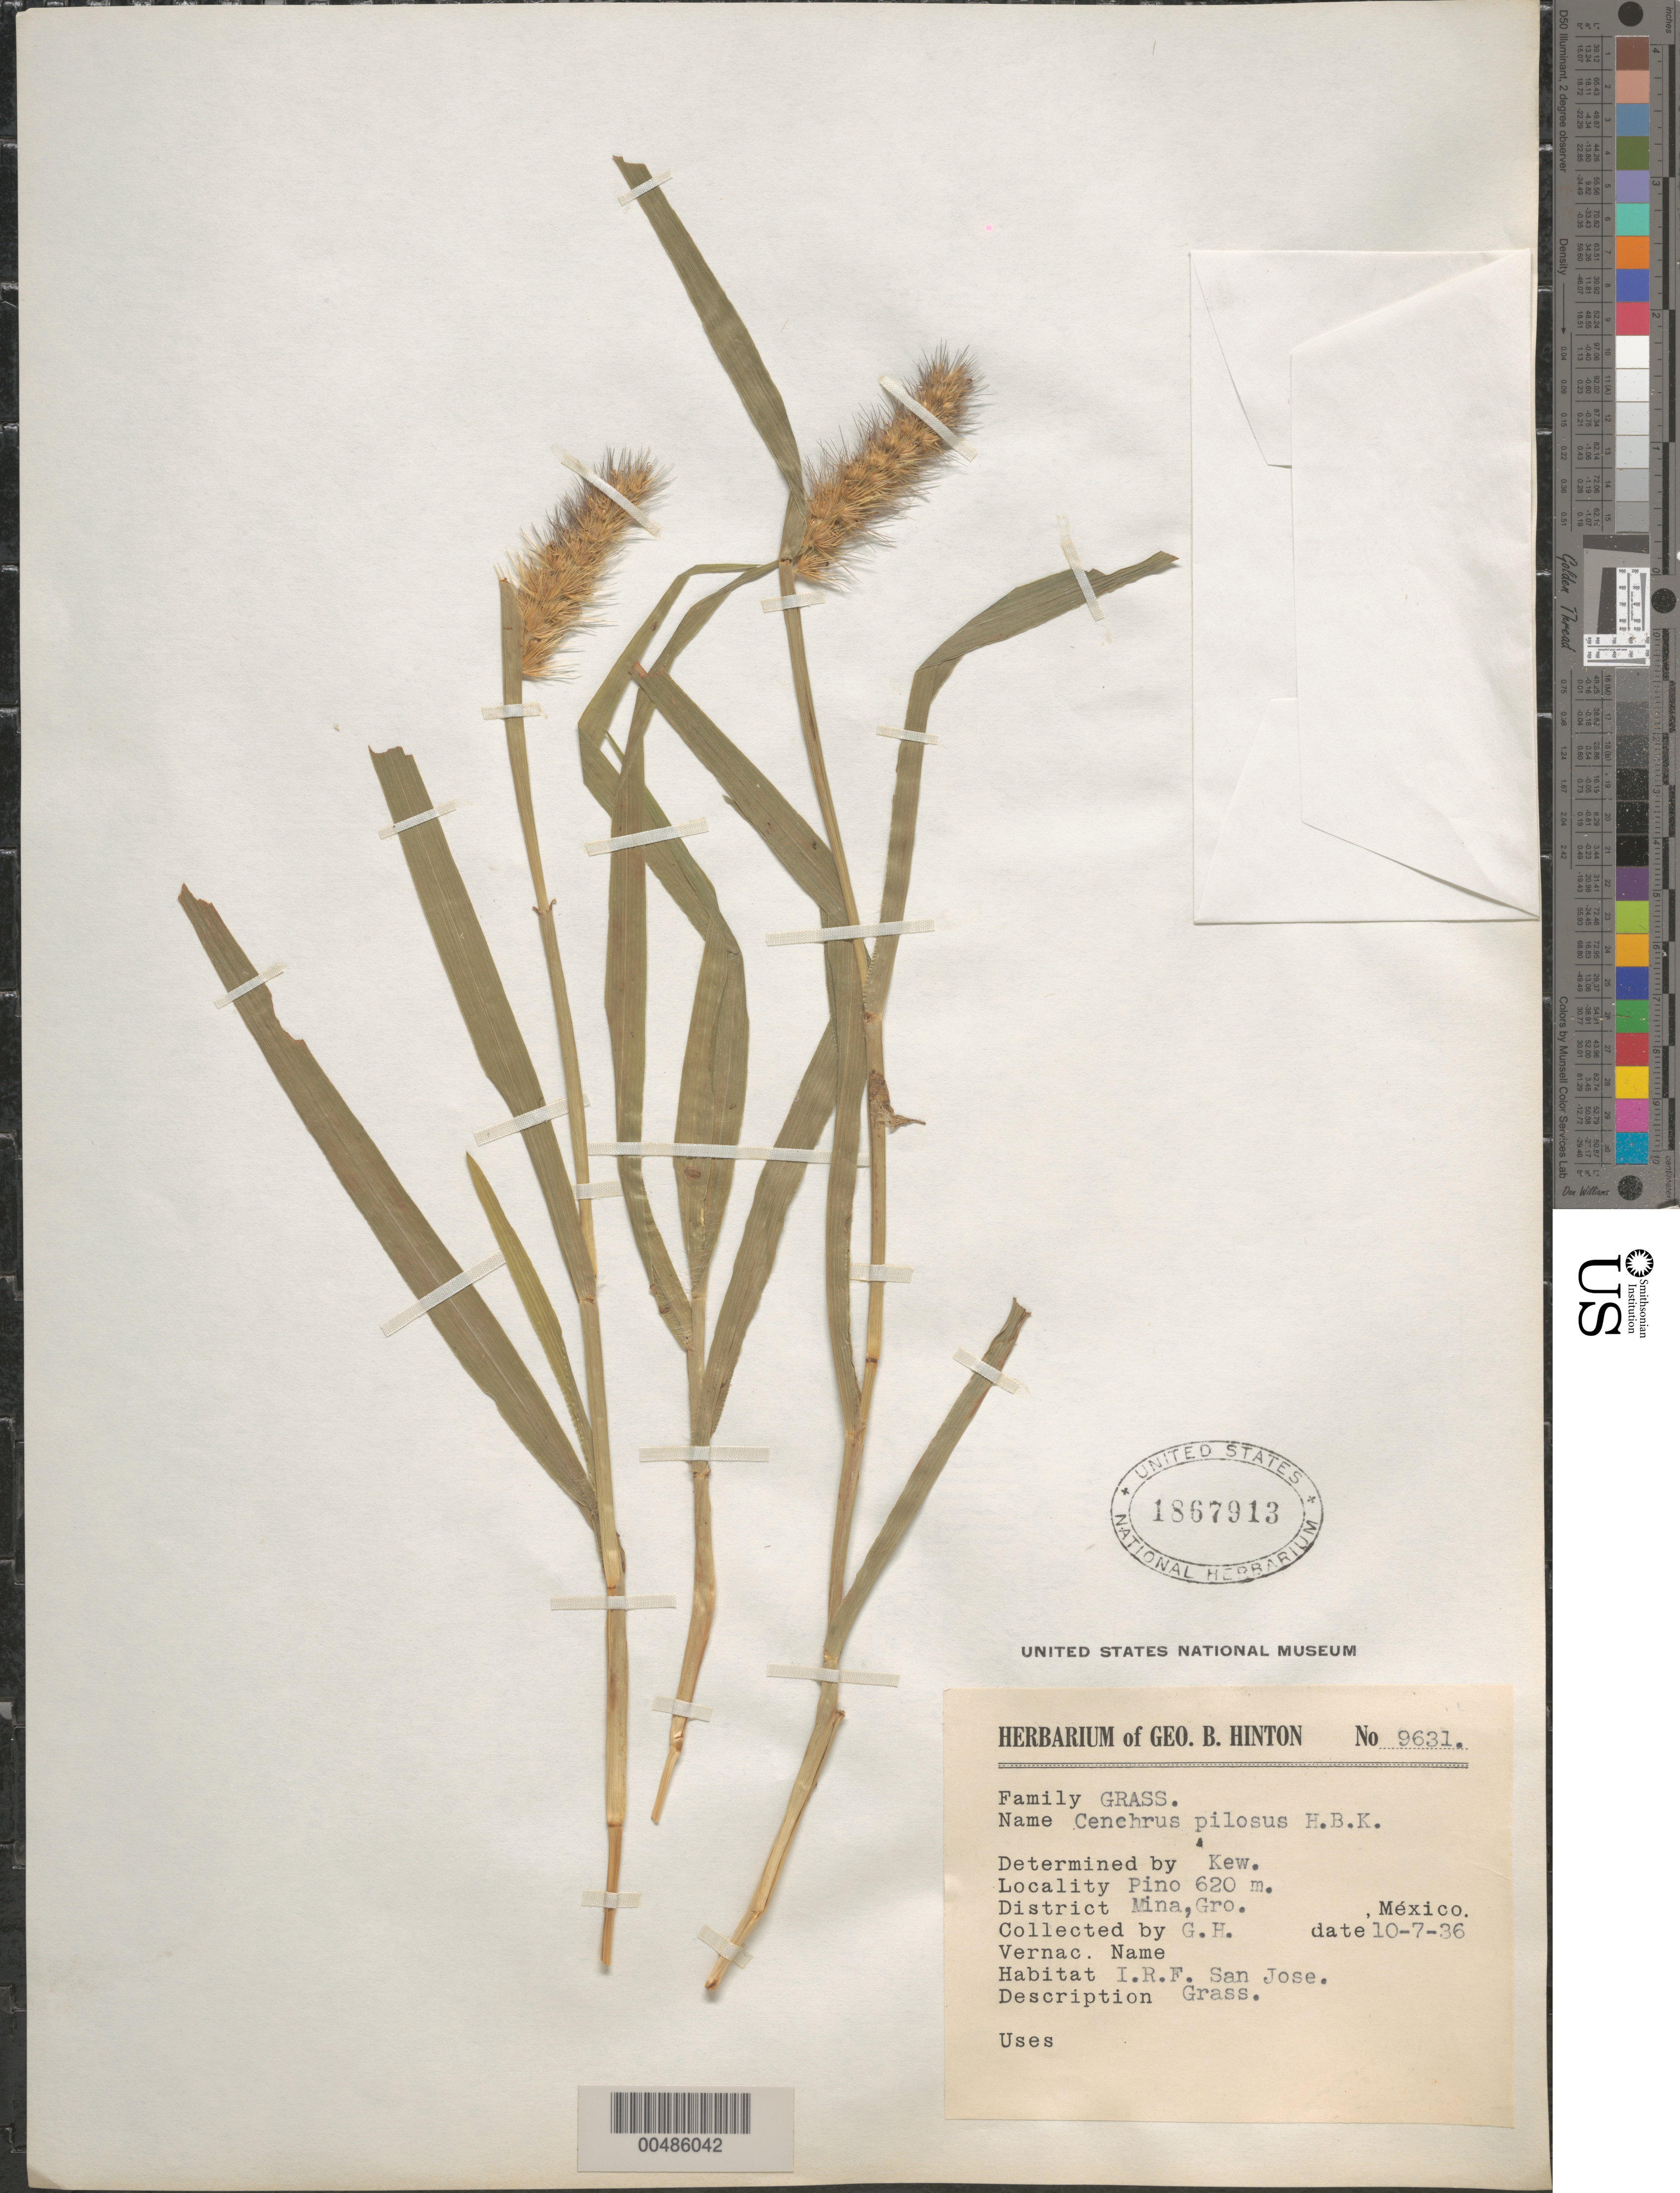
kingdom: Plantae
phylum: Tracheophyta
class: Liliopsida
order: Poales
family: Poaceae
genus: Cenchrus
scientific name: Cenchrus pilosus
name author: Kunth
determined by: Kew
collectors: G. B. Hinton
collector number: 9631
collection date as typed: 7 Oct 1936 or 10 Jul 1936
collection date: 1936-07-10 or 1936-10-07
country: Mexico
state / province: Guerrero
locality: Mina Dist., Pino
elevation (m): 620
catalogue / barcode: US 1867913